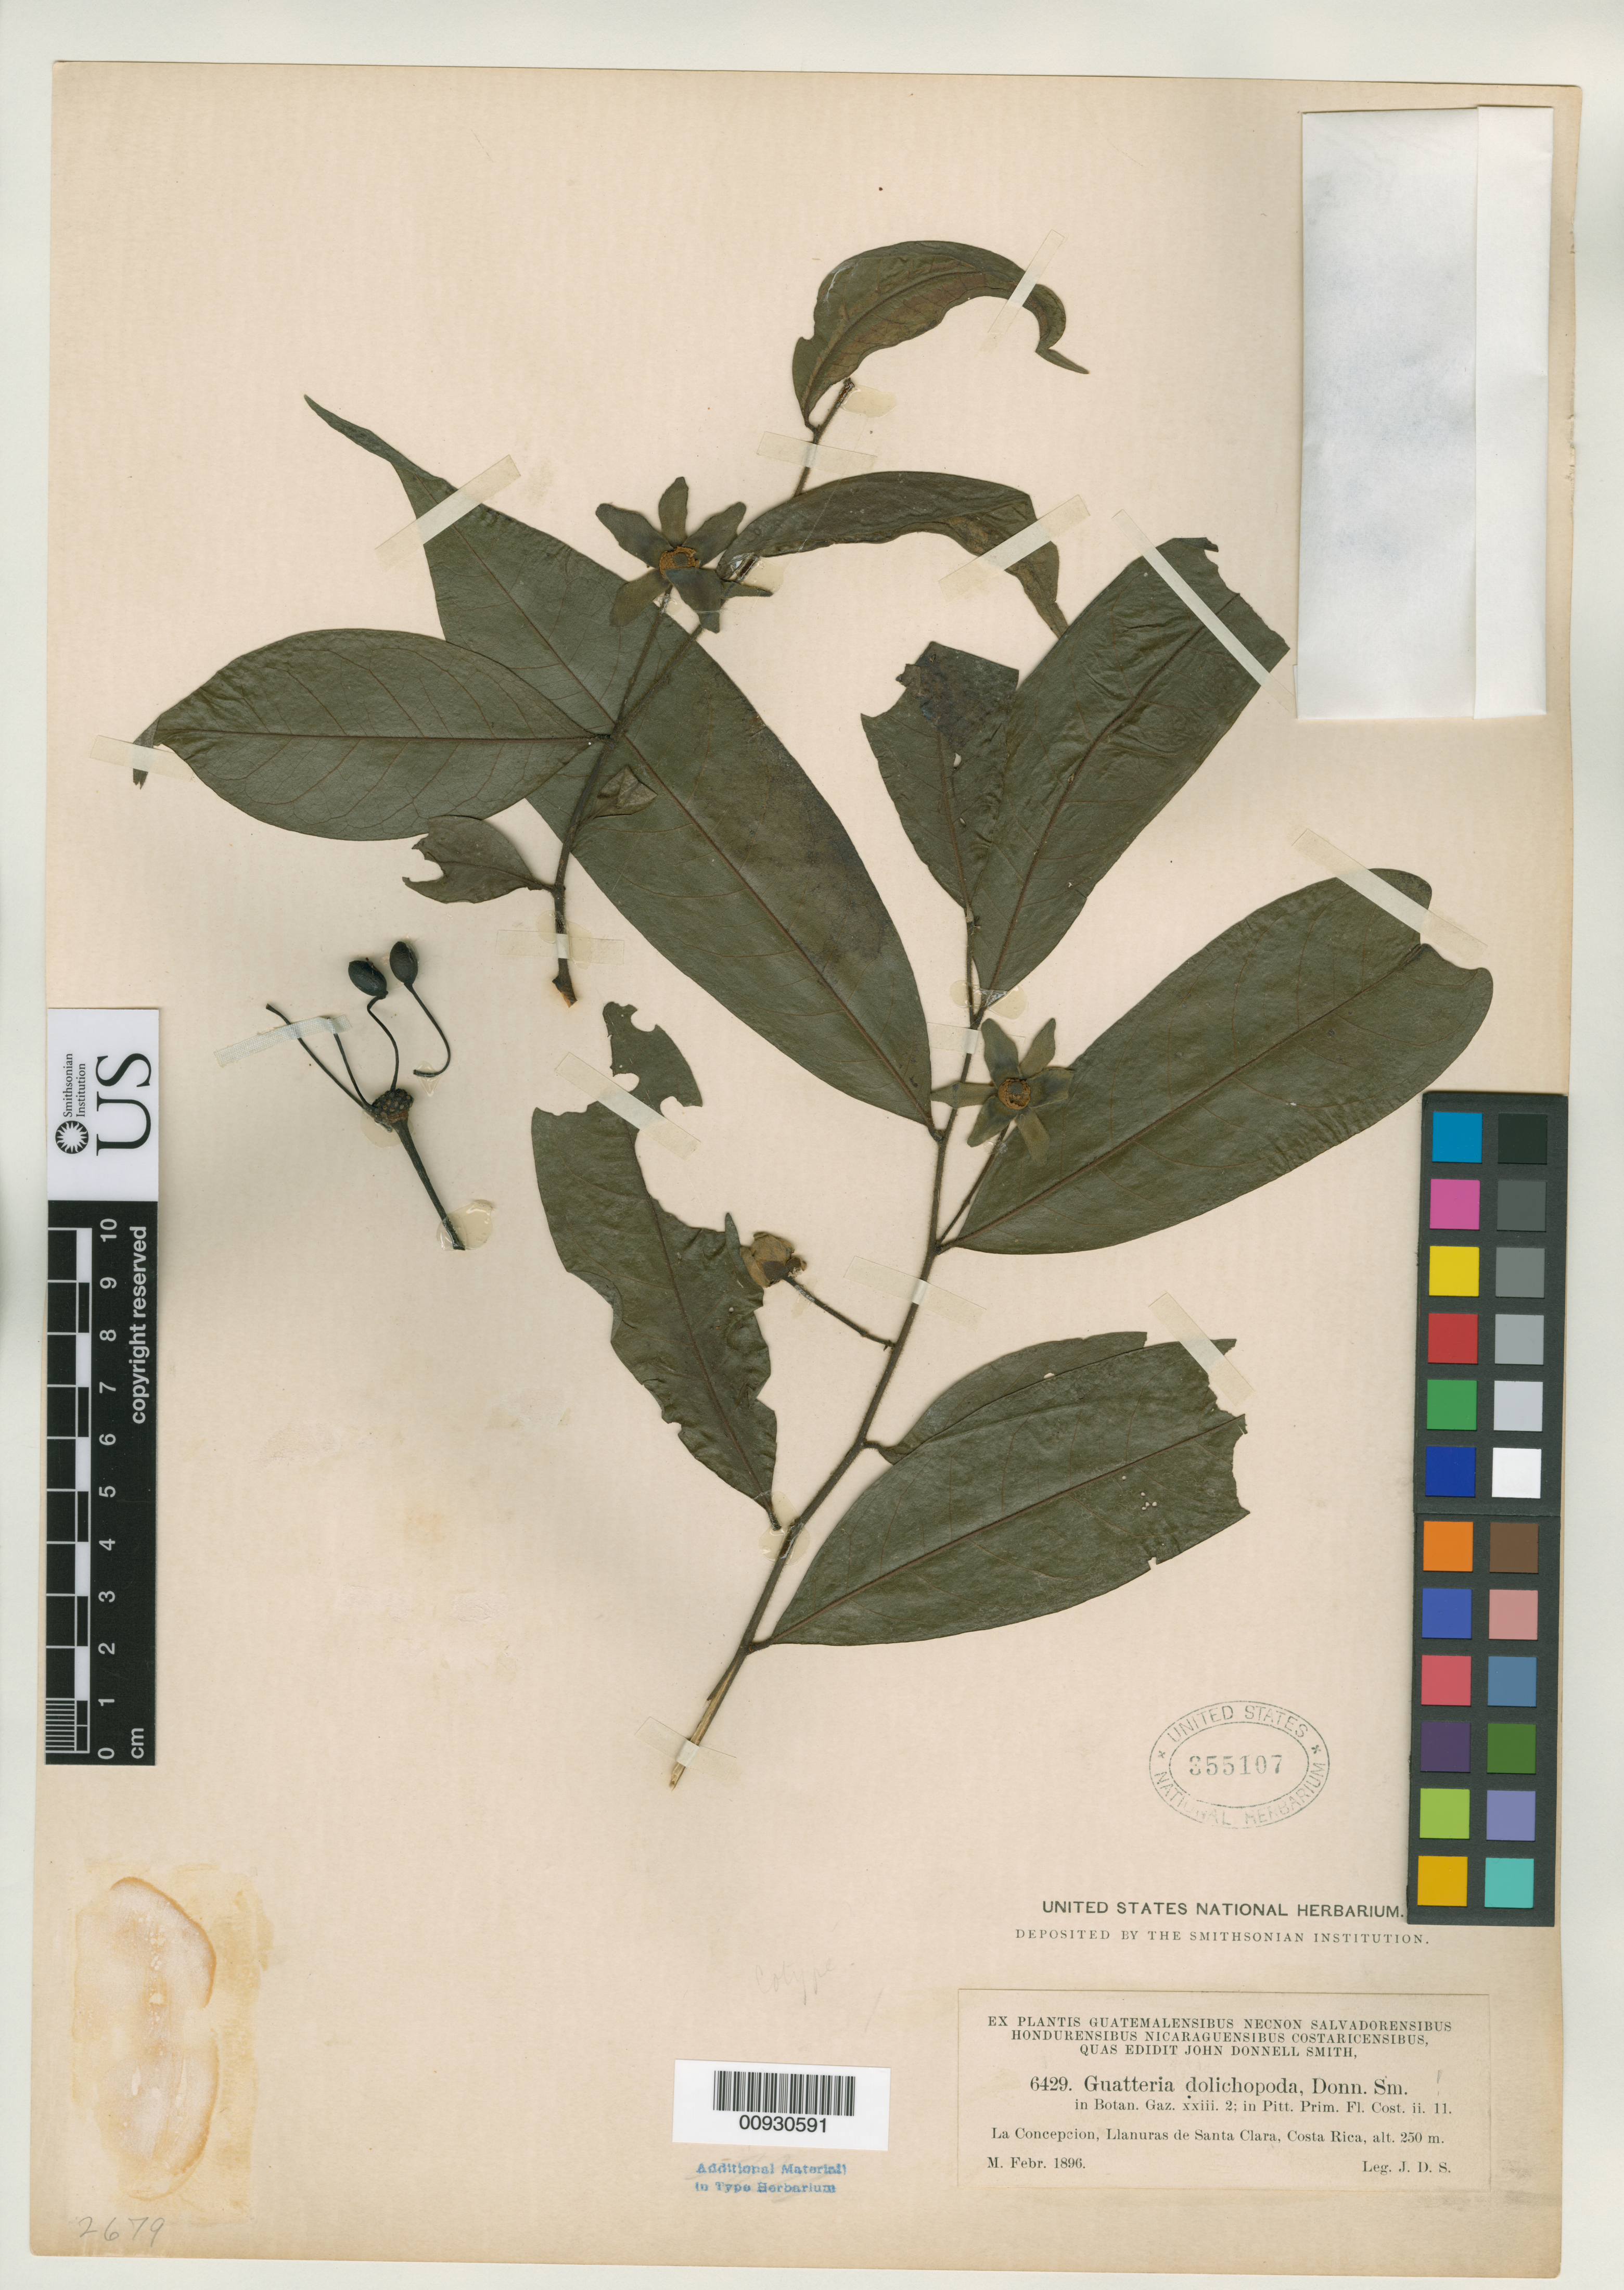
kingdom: Plantae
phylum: Tracheophyta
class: Magnoliopsida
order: Magnoliales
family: Annonaceae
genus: Guatteria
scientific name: Guatteria dolichopoda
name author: Donn. Sm.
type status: Lectotype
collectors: J. Donnell Smith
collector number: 6429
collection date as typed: Feb 1896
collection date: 1896-02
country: Costa Rica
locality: La Concepción, Llanuras de Santa Clara.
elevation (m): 250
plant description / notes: Guatteria dolichopoda Donn. Sm. was based on 2 collections (syntypes), one of which (Tonduz 9166) was later used as the type of Guatteria dolichopoda var. microsperma R.E. Fr. Maas (1994) designated Donnell Smith 6429 as "lectotype" at US, but we have several duplicates of this collection (2 sheets ex Donnell Smith herbarium) and none is annotated as lectotype.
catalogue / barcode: US 355107